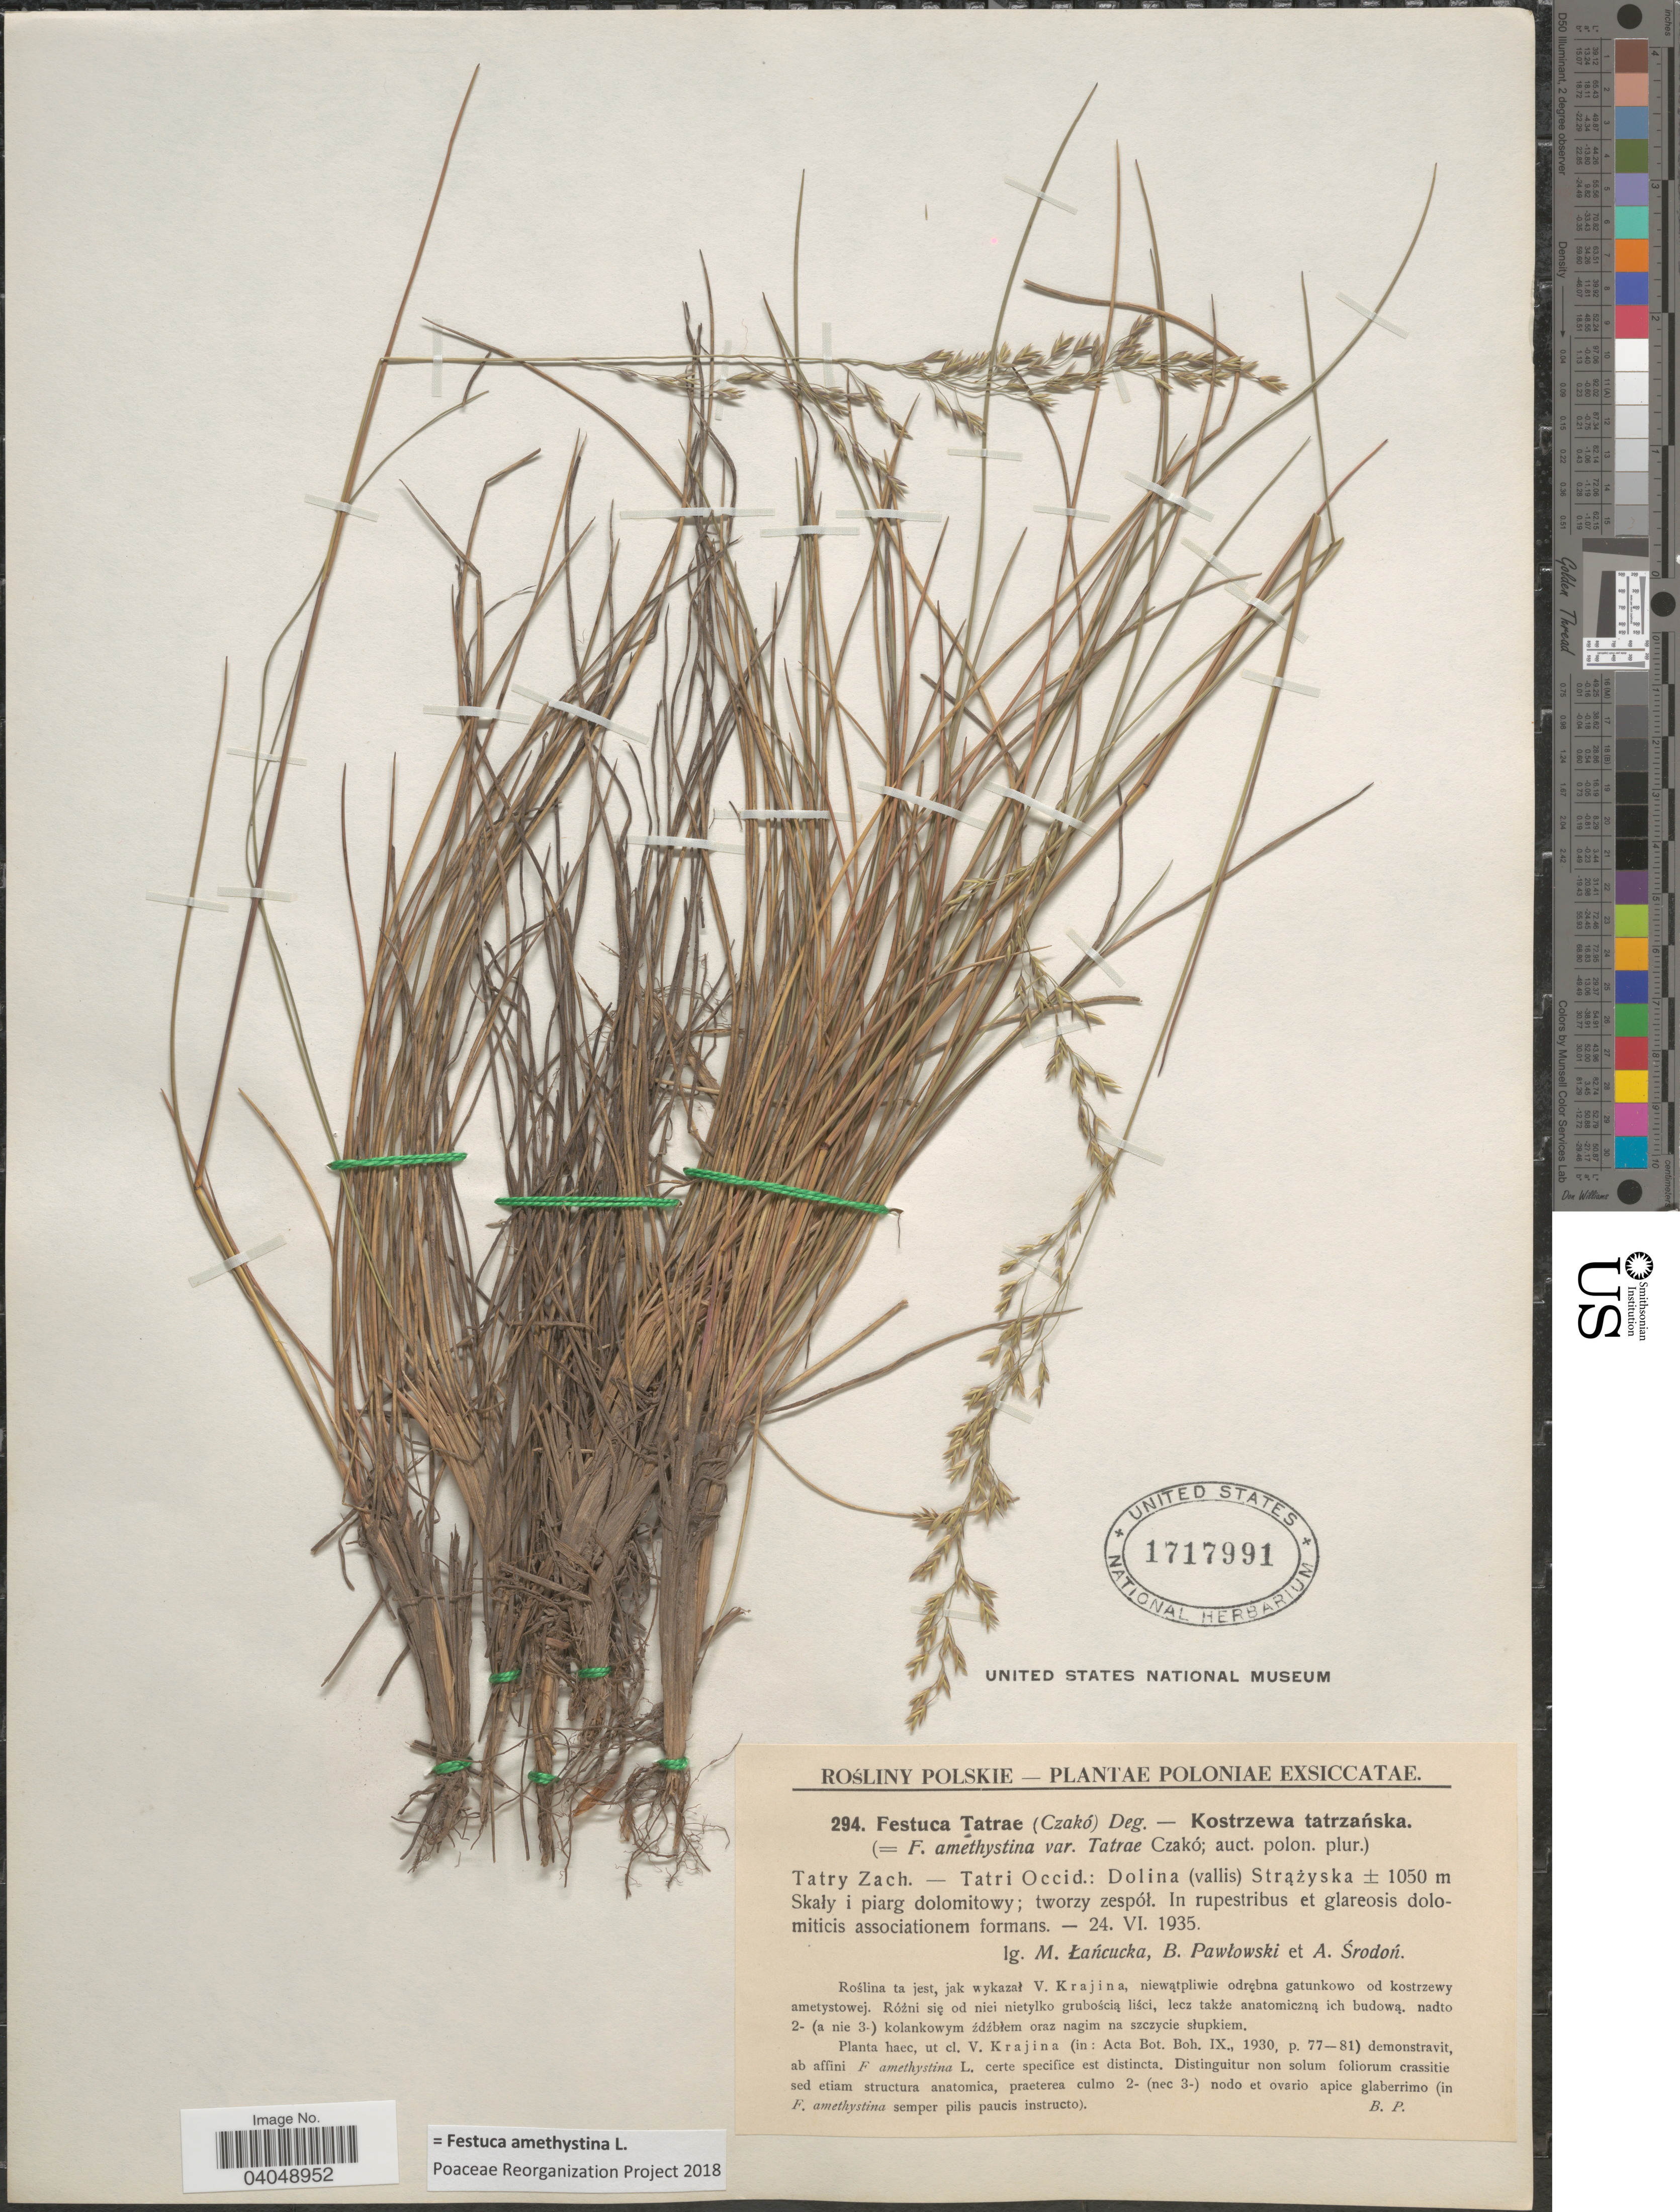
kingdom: Plantae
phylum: Tracheophyta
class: Liliopsida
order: Poales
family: Poaceae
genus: Festuca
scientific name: Festuca amethystina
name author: L.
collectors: M. Lancucka, B. Pawlowski & A. Srodon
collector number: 294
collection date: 1935-06-24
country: Poland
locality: Poloniae. Tatry Zach. - Tatri Occid.: Dolina (vallis) Strazyska Skaly i piarg dolomitowy.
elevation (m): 1050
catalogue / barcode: US 1717991